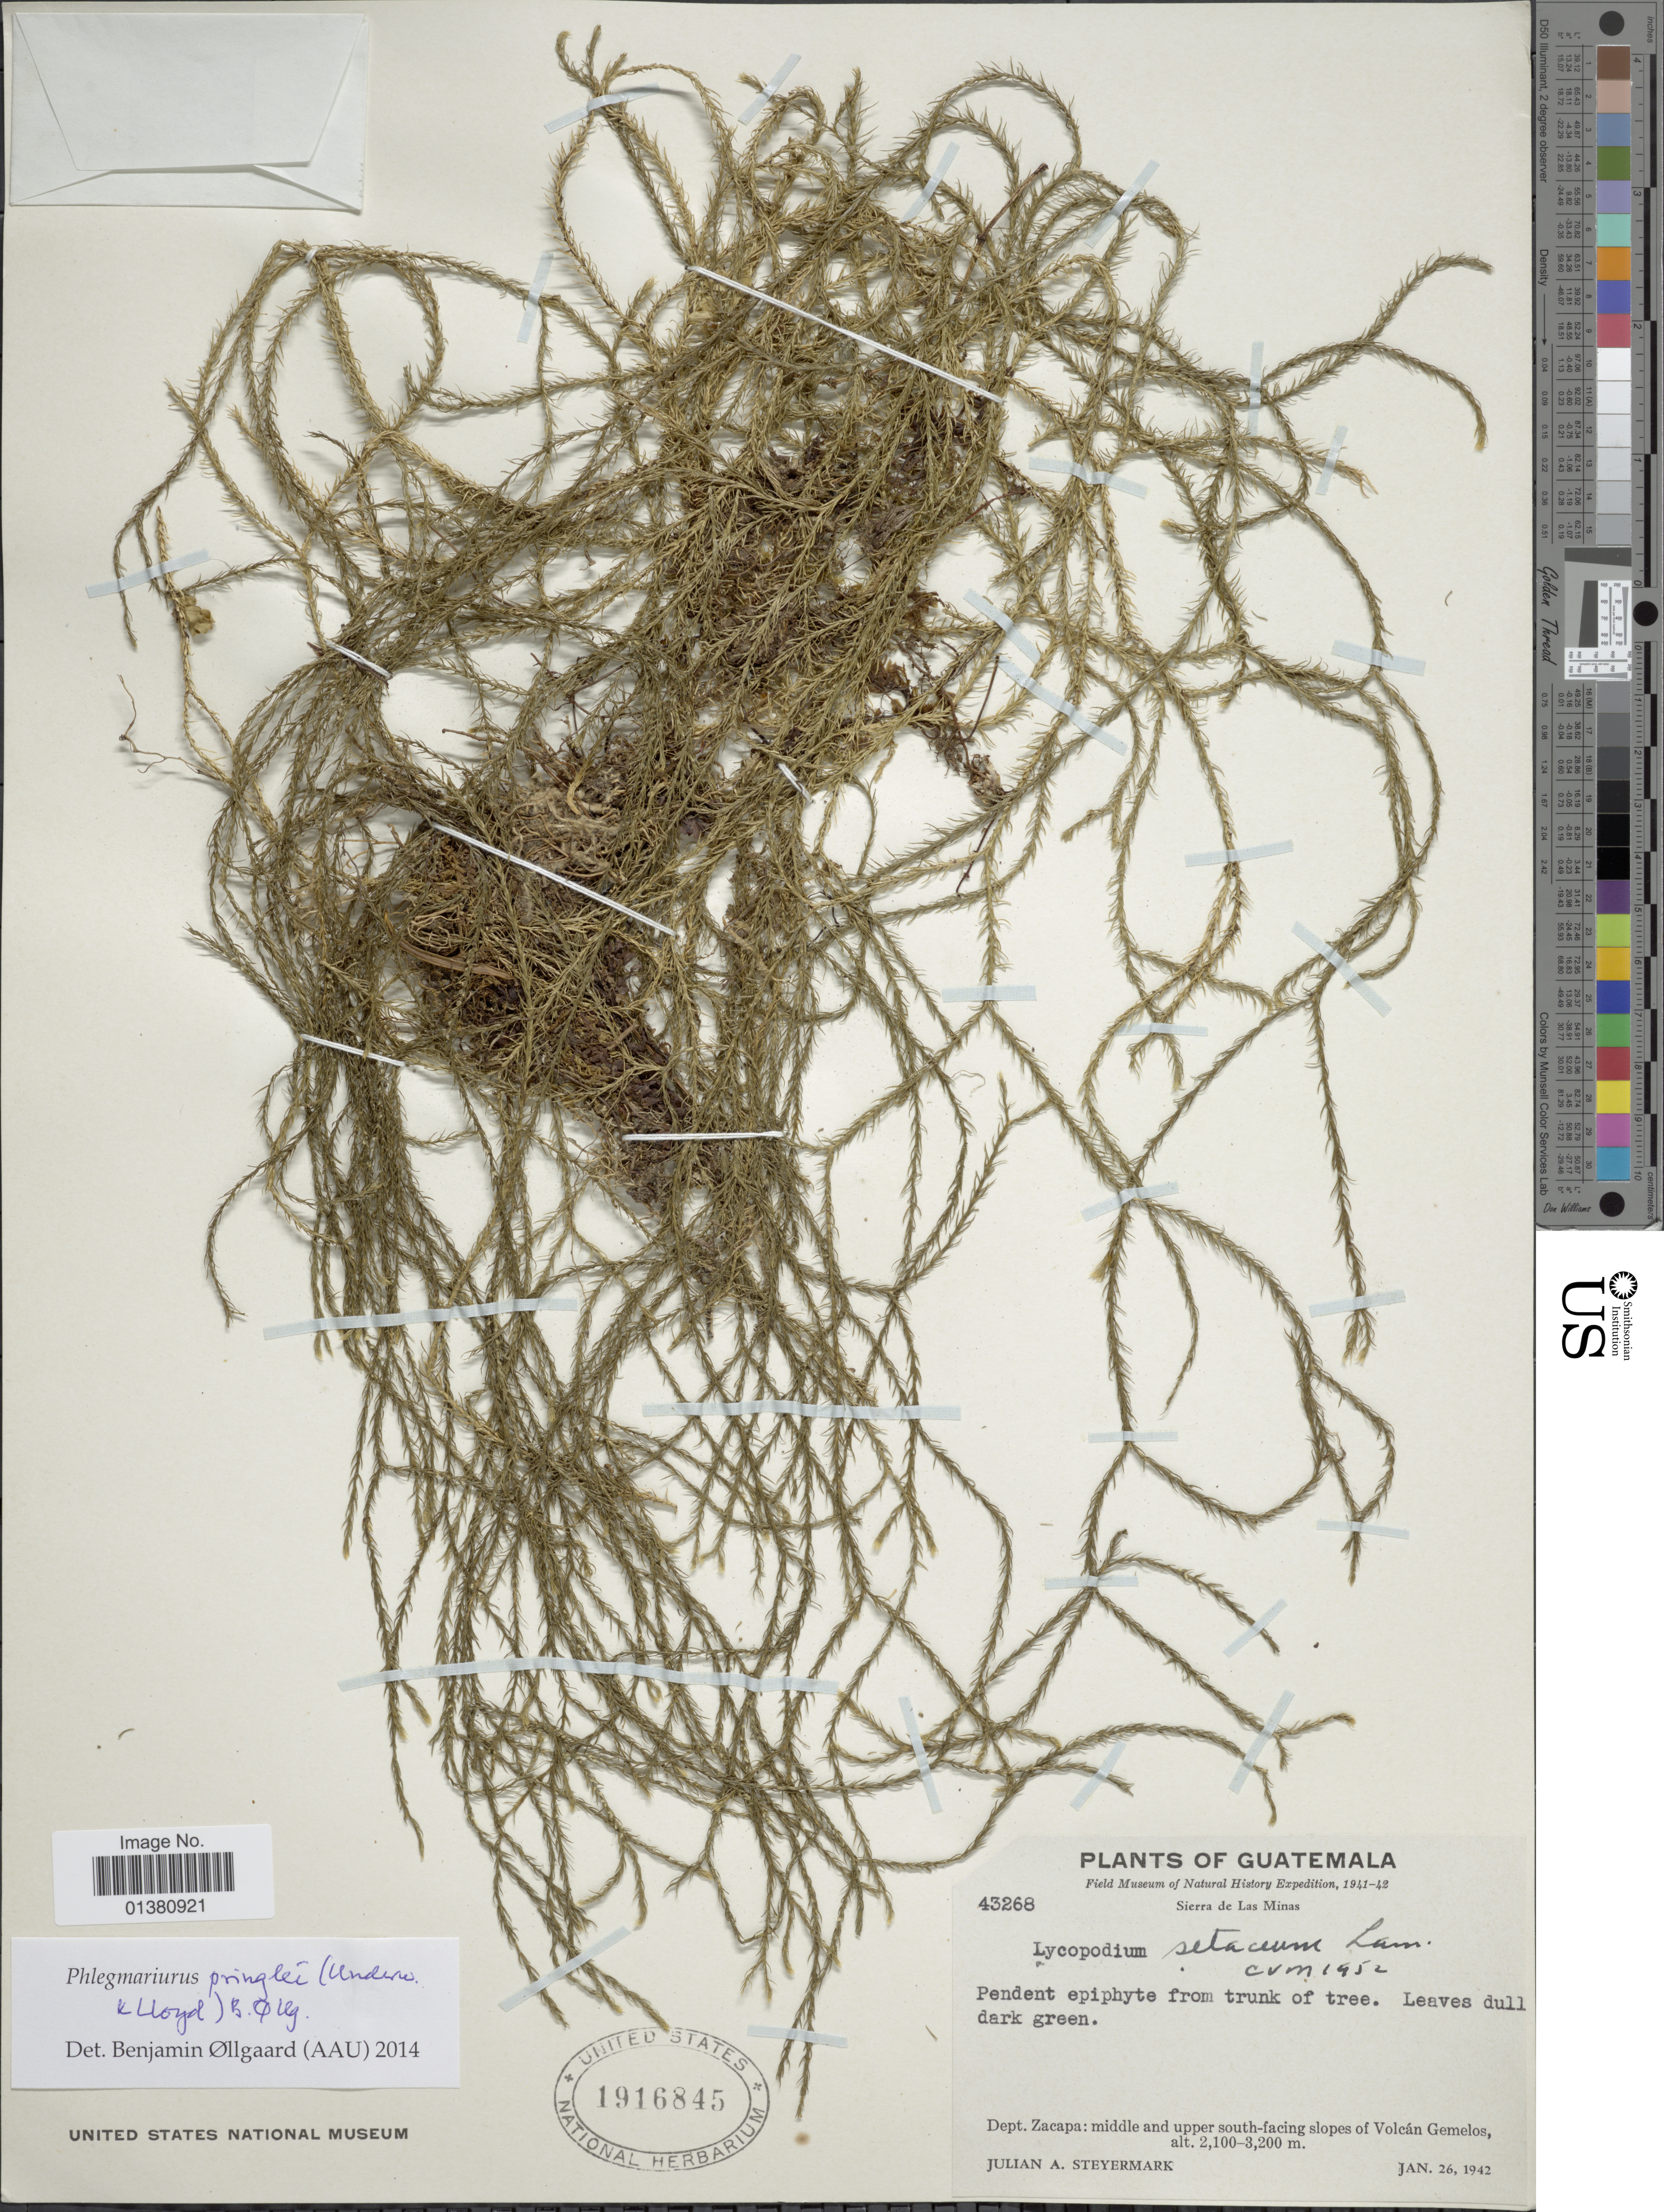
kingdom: Plantae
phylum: Tracheophyta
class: Lycopodiopsida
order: Lycopodiales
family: Lycopodiaceae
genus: Phlegmariurus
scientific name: Phlegmariurus pringlei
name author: (Underw. & F.E. Lloyd) B. Øllg.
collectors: J. Steyermark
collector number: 43268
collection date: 1942-01-26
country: Guatemala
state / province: Zacapa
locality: Sierra de Las Minas, Dept. Zacapa: middle and upper south-facing slopes of Volcán Genelos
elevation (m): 2100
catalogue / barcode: US 1916845